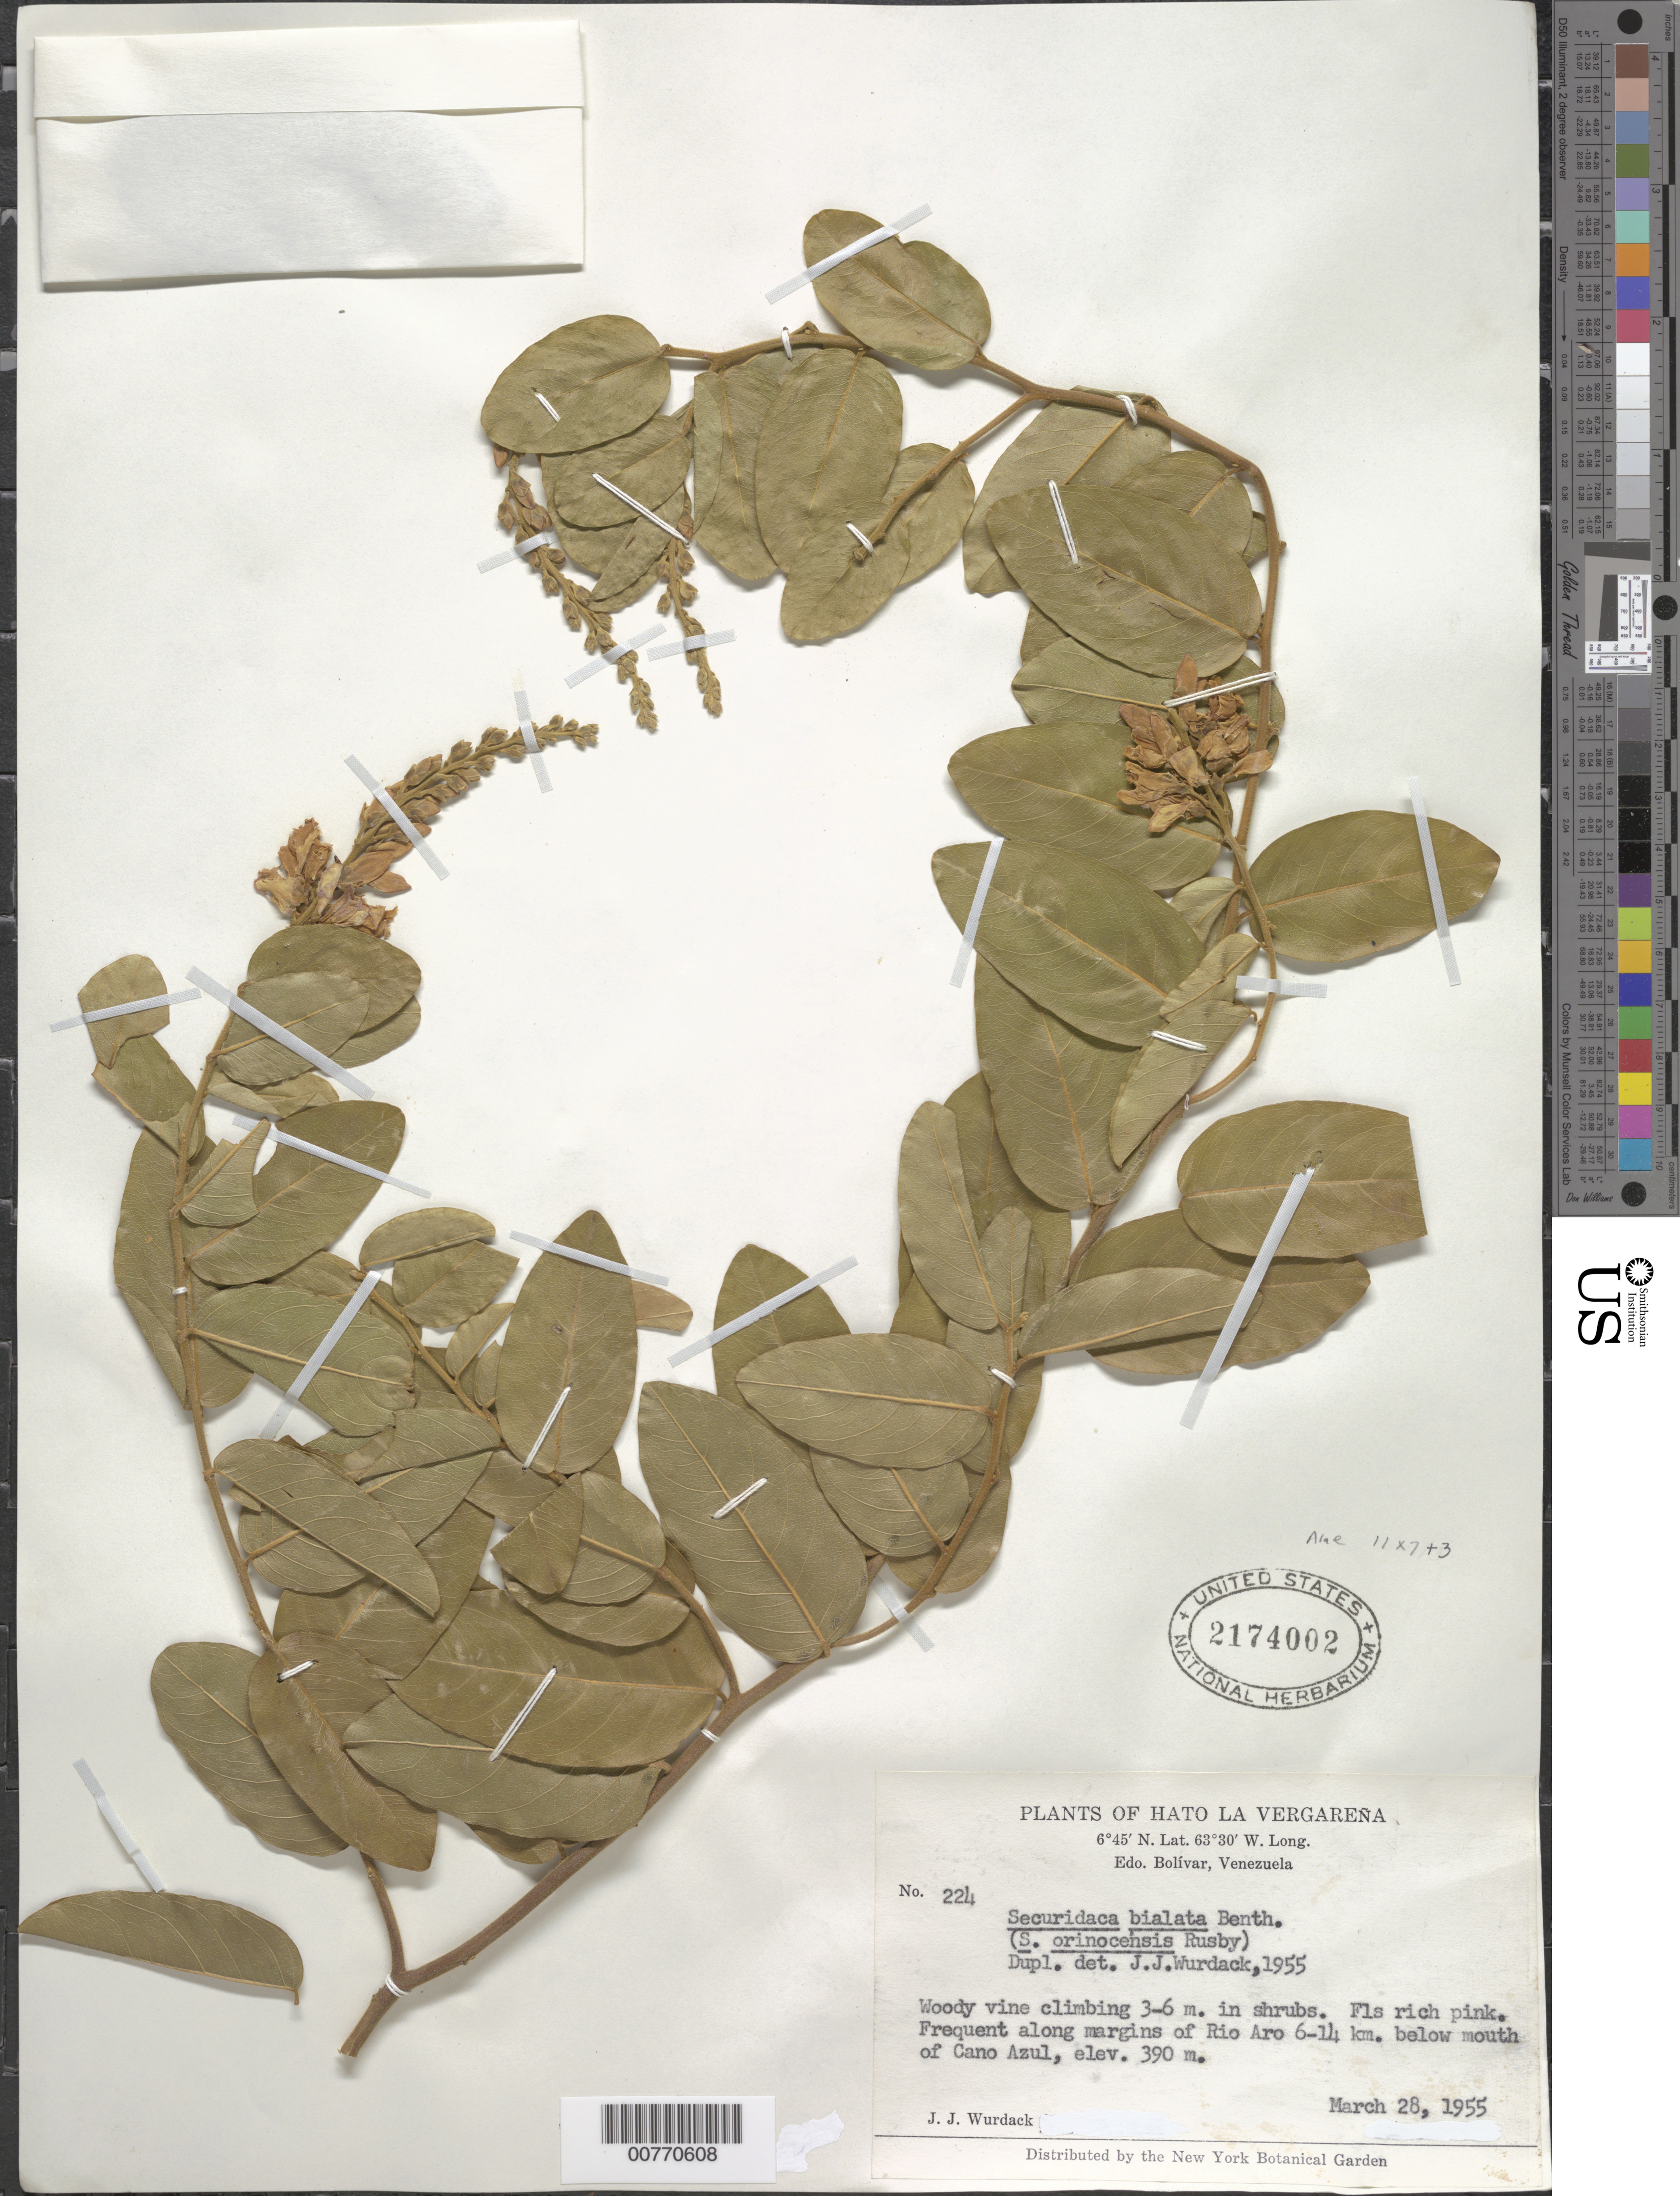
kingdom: Plantae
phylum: Tracheophyta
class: Magnoliopsida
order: Fabales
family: Polygalaceae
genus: Securidaca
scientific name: Securidaca pendula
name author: Bonpl.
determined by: Wurdack, John J., (US), US (UNITED STATES)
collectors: J. J. Wurdack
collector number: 224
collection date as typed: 28-Mar-55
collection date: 1955-03-28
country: Venezuela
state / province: Bolívar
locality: Hato La Vergareña, Río Aro, 6-14 km below mouth of Caño Azul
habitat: Along river, in shrubs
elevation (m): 390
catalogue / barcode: US 2174002